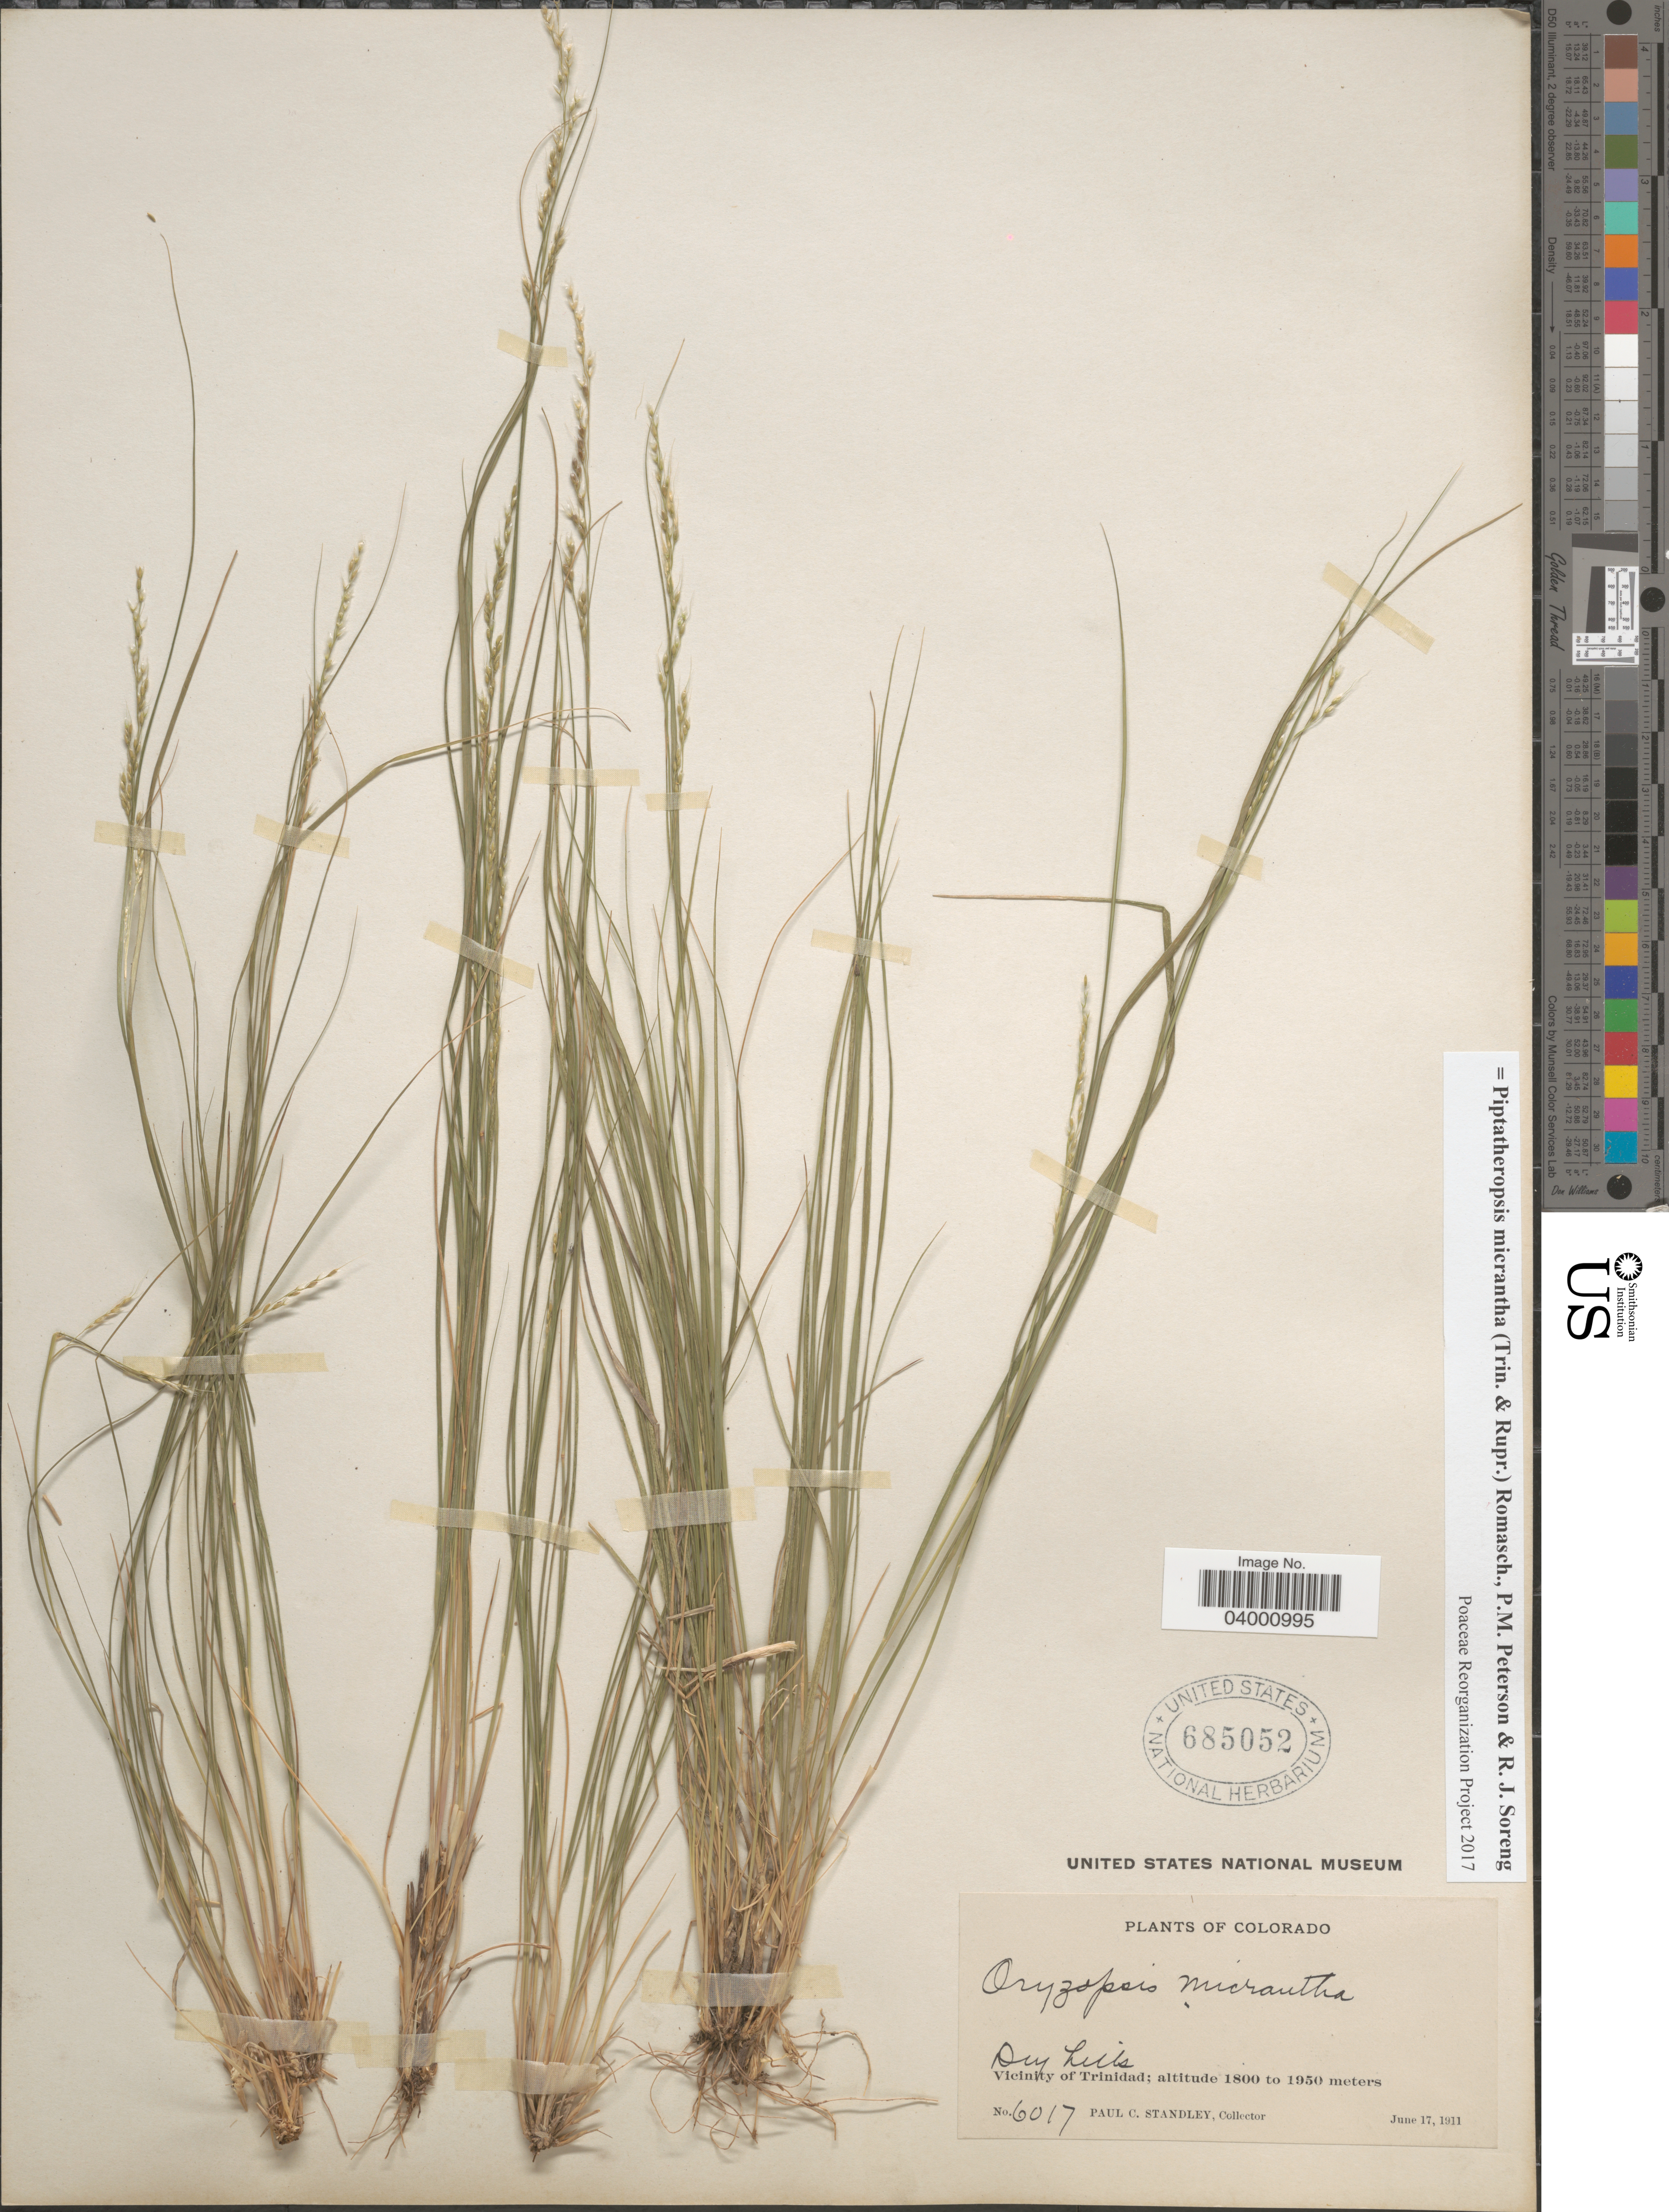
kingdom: Plantae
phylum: Tracheophyta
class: Liliopsida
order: Poales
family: Poaceae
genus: Piptatheropsis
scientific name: Piptatheropsis micrantha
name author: (Trin. & Rupr.) Romasch.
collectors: P. C. Standley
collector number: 6017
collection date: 1911-06-17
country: United States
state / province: Colorado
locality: Vicinity of Trinidad.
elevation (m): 1800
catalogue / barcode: US 685052